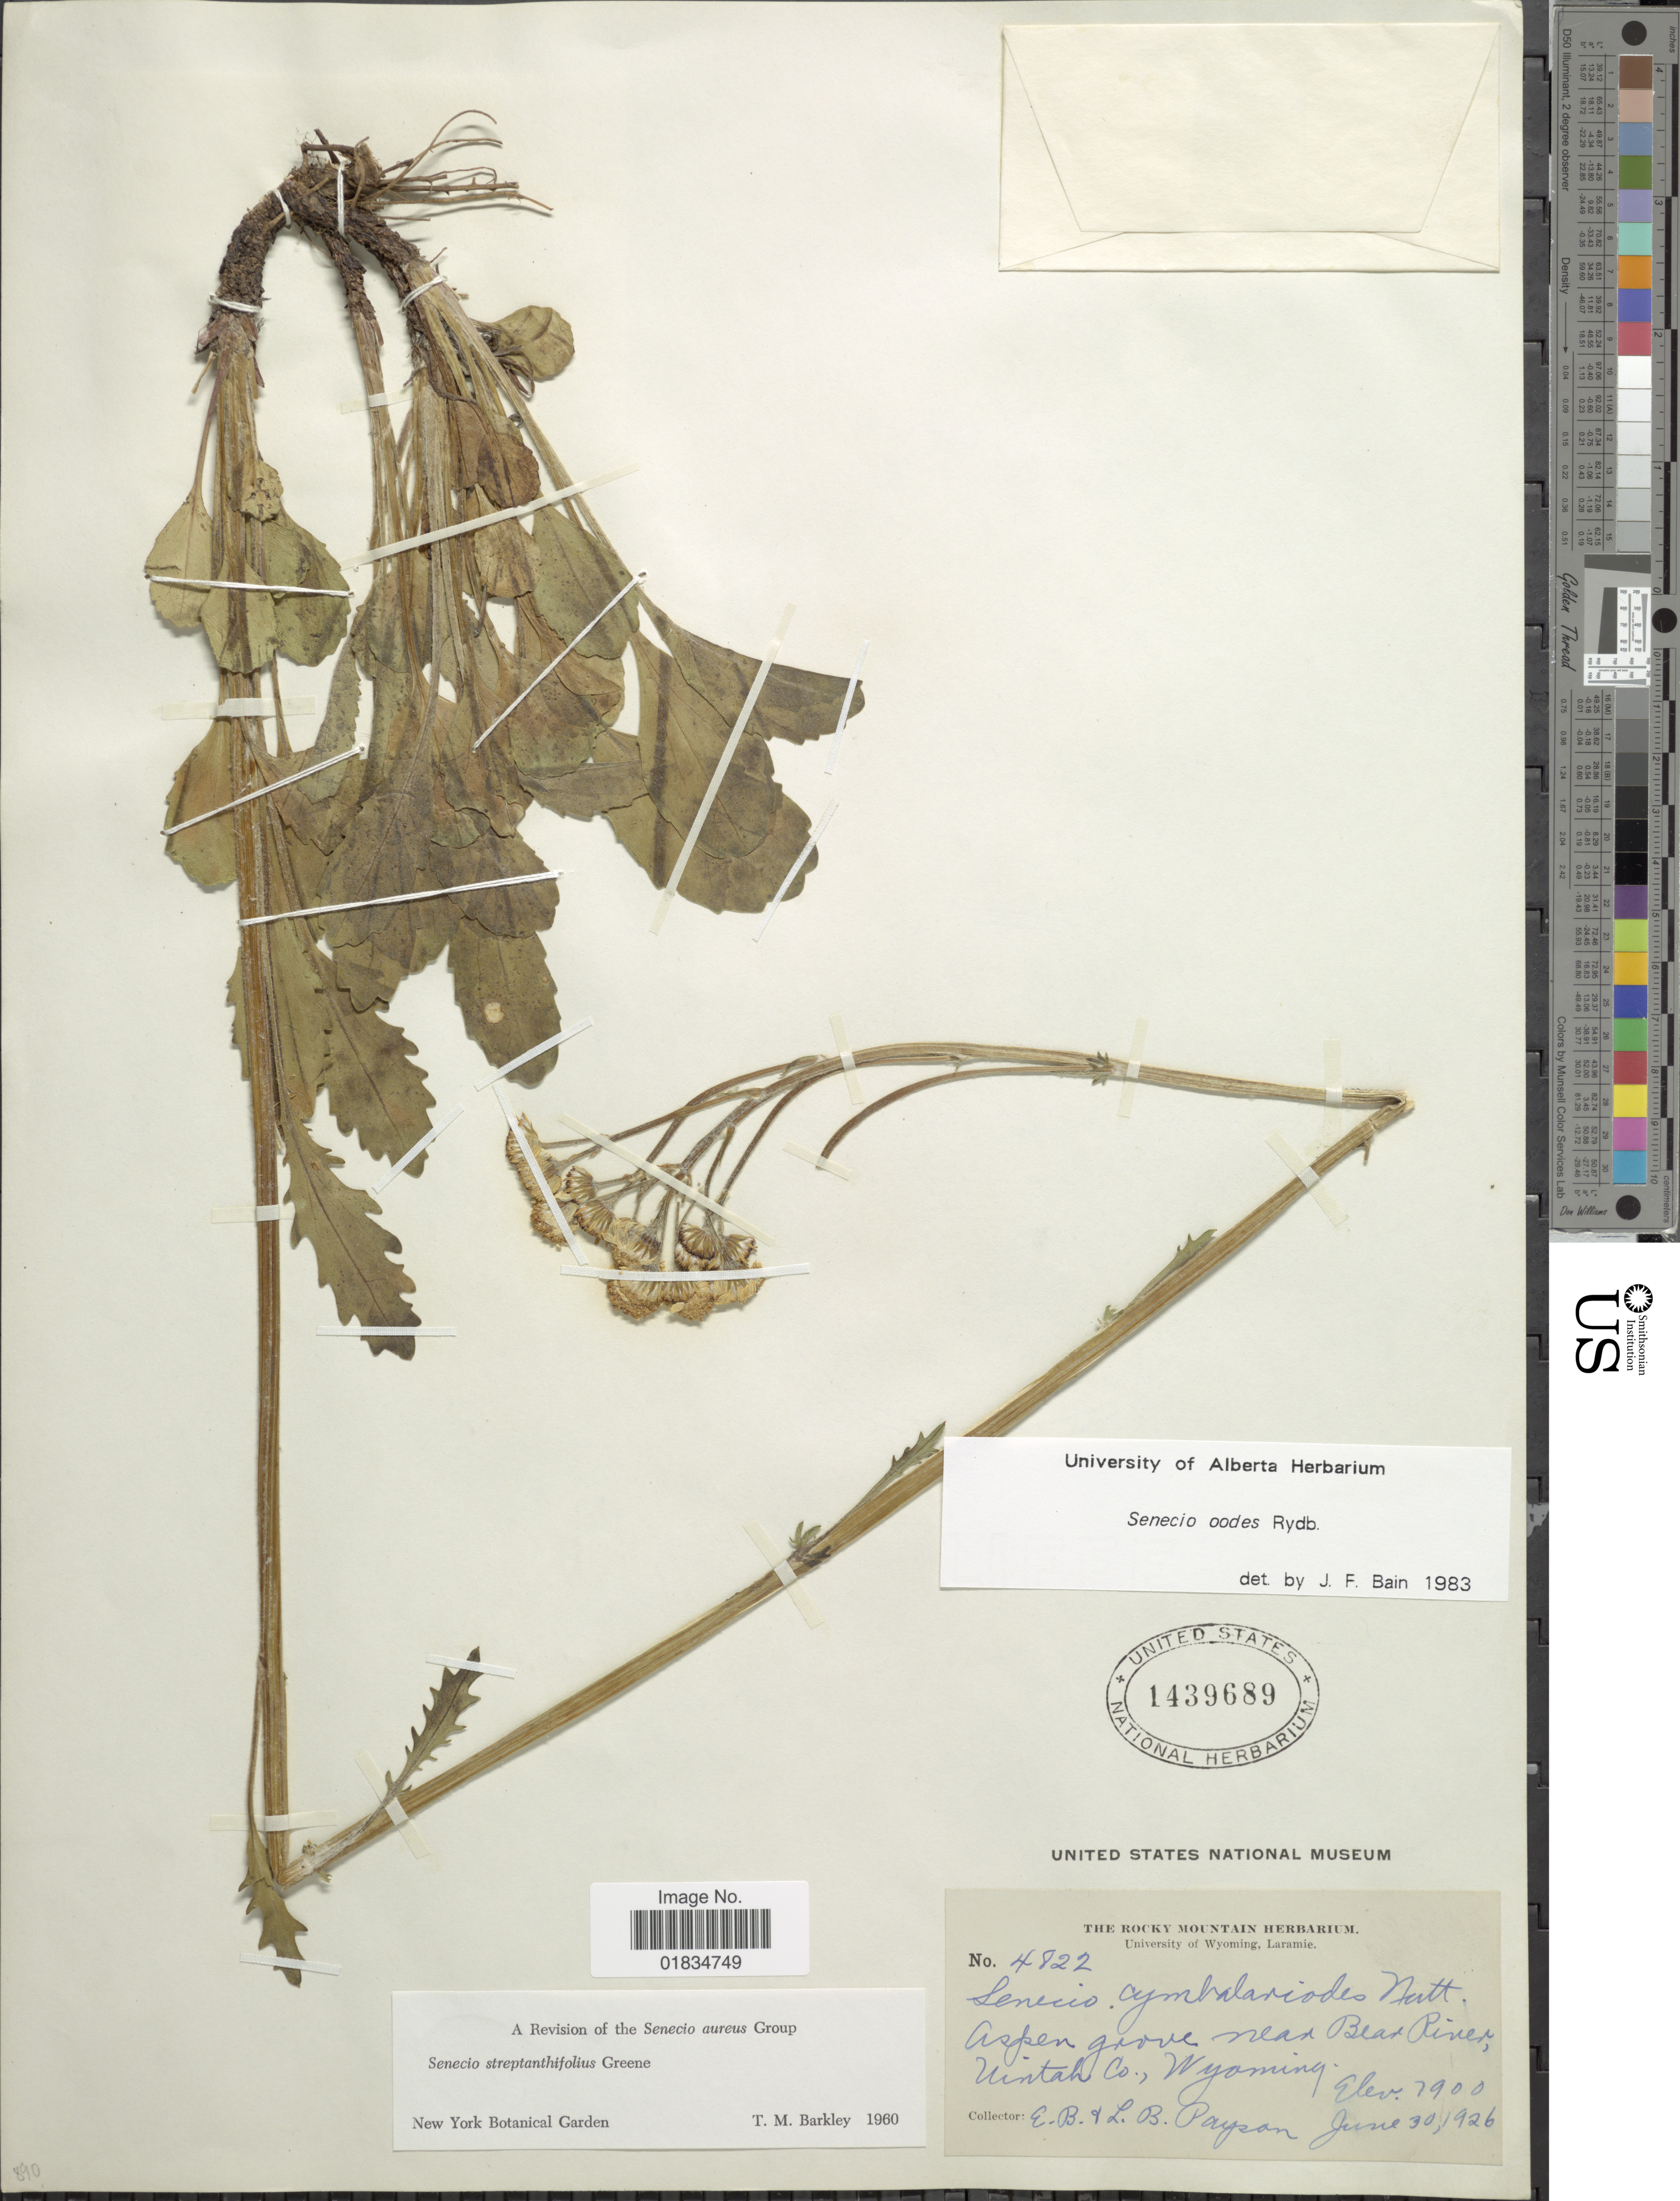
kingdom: Plantae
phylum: Tracheophyta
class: Magnoliopsida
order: Asterales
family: Asteraceae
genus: Packera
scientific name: Packera streptanthifolia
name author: (Greene) W.A. Weber & Á. Löve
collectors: E. B. Payson & L. Payson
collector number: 4822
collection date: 1926-06-30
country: United States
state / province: Wyoming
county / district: Uinta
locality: Near Bear River, Uinta Co.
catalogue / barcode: US 1439689